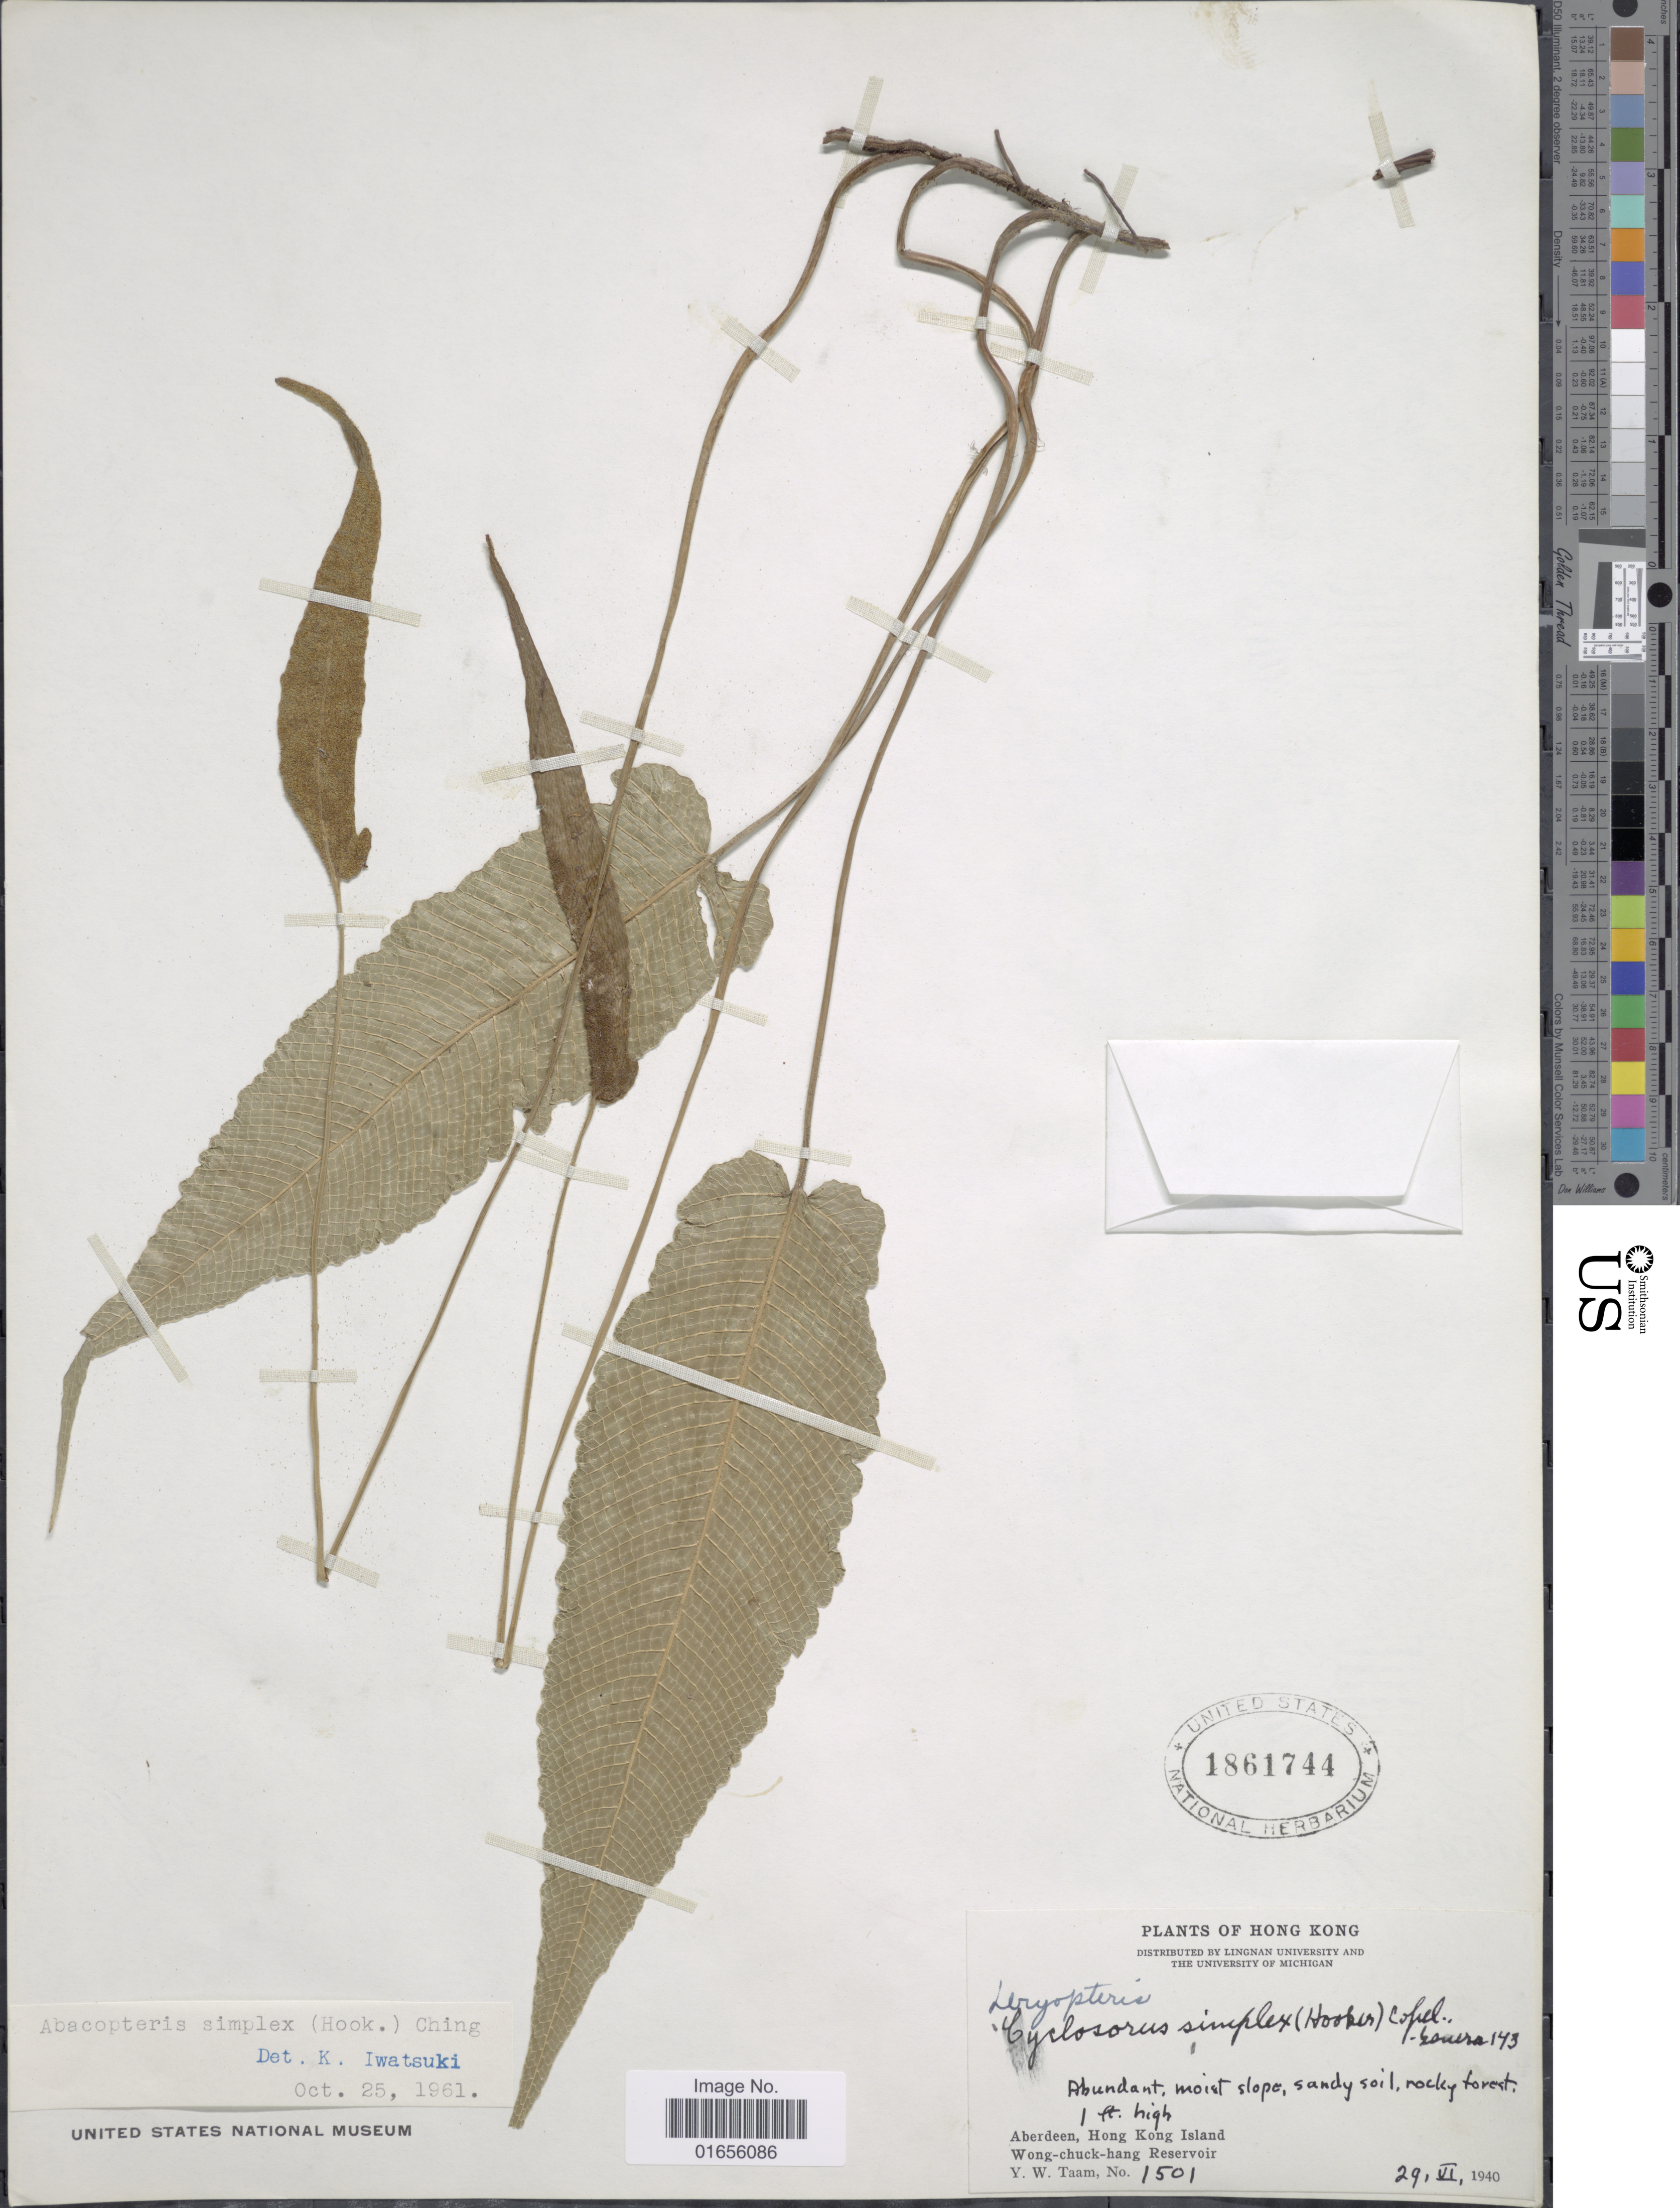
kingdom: Plantae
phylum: Tracheophyta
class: Polypodiopsida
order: Polypodiales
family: Thelypteridaceae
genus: Pronephrium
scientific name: Pronephrium triphyllum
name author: (Sw.) Holttum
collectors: Y. W. Taam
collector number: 1501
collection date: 1940-06-29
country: China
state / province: Hong Kong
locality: Aberdeen, Hong Kong Island, Wong-chuck-hang Reservoir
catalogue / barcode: US 1861744